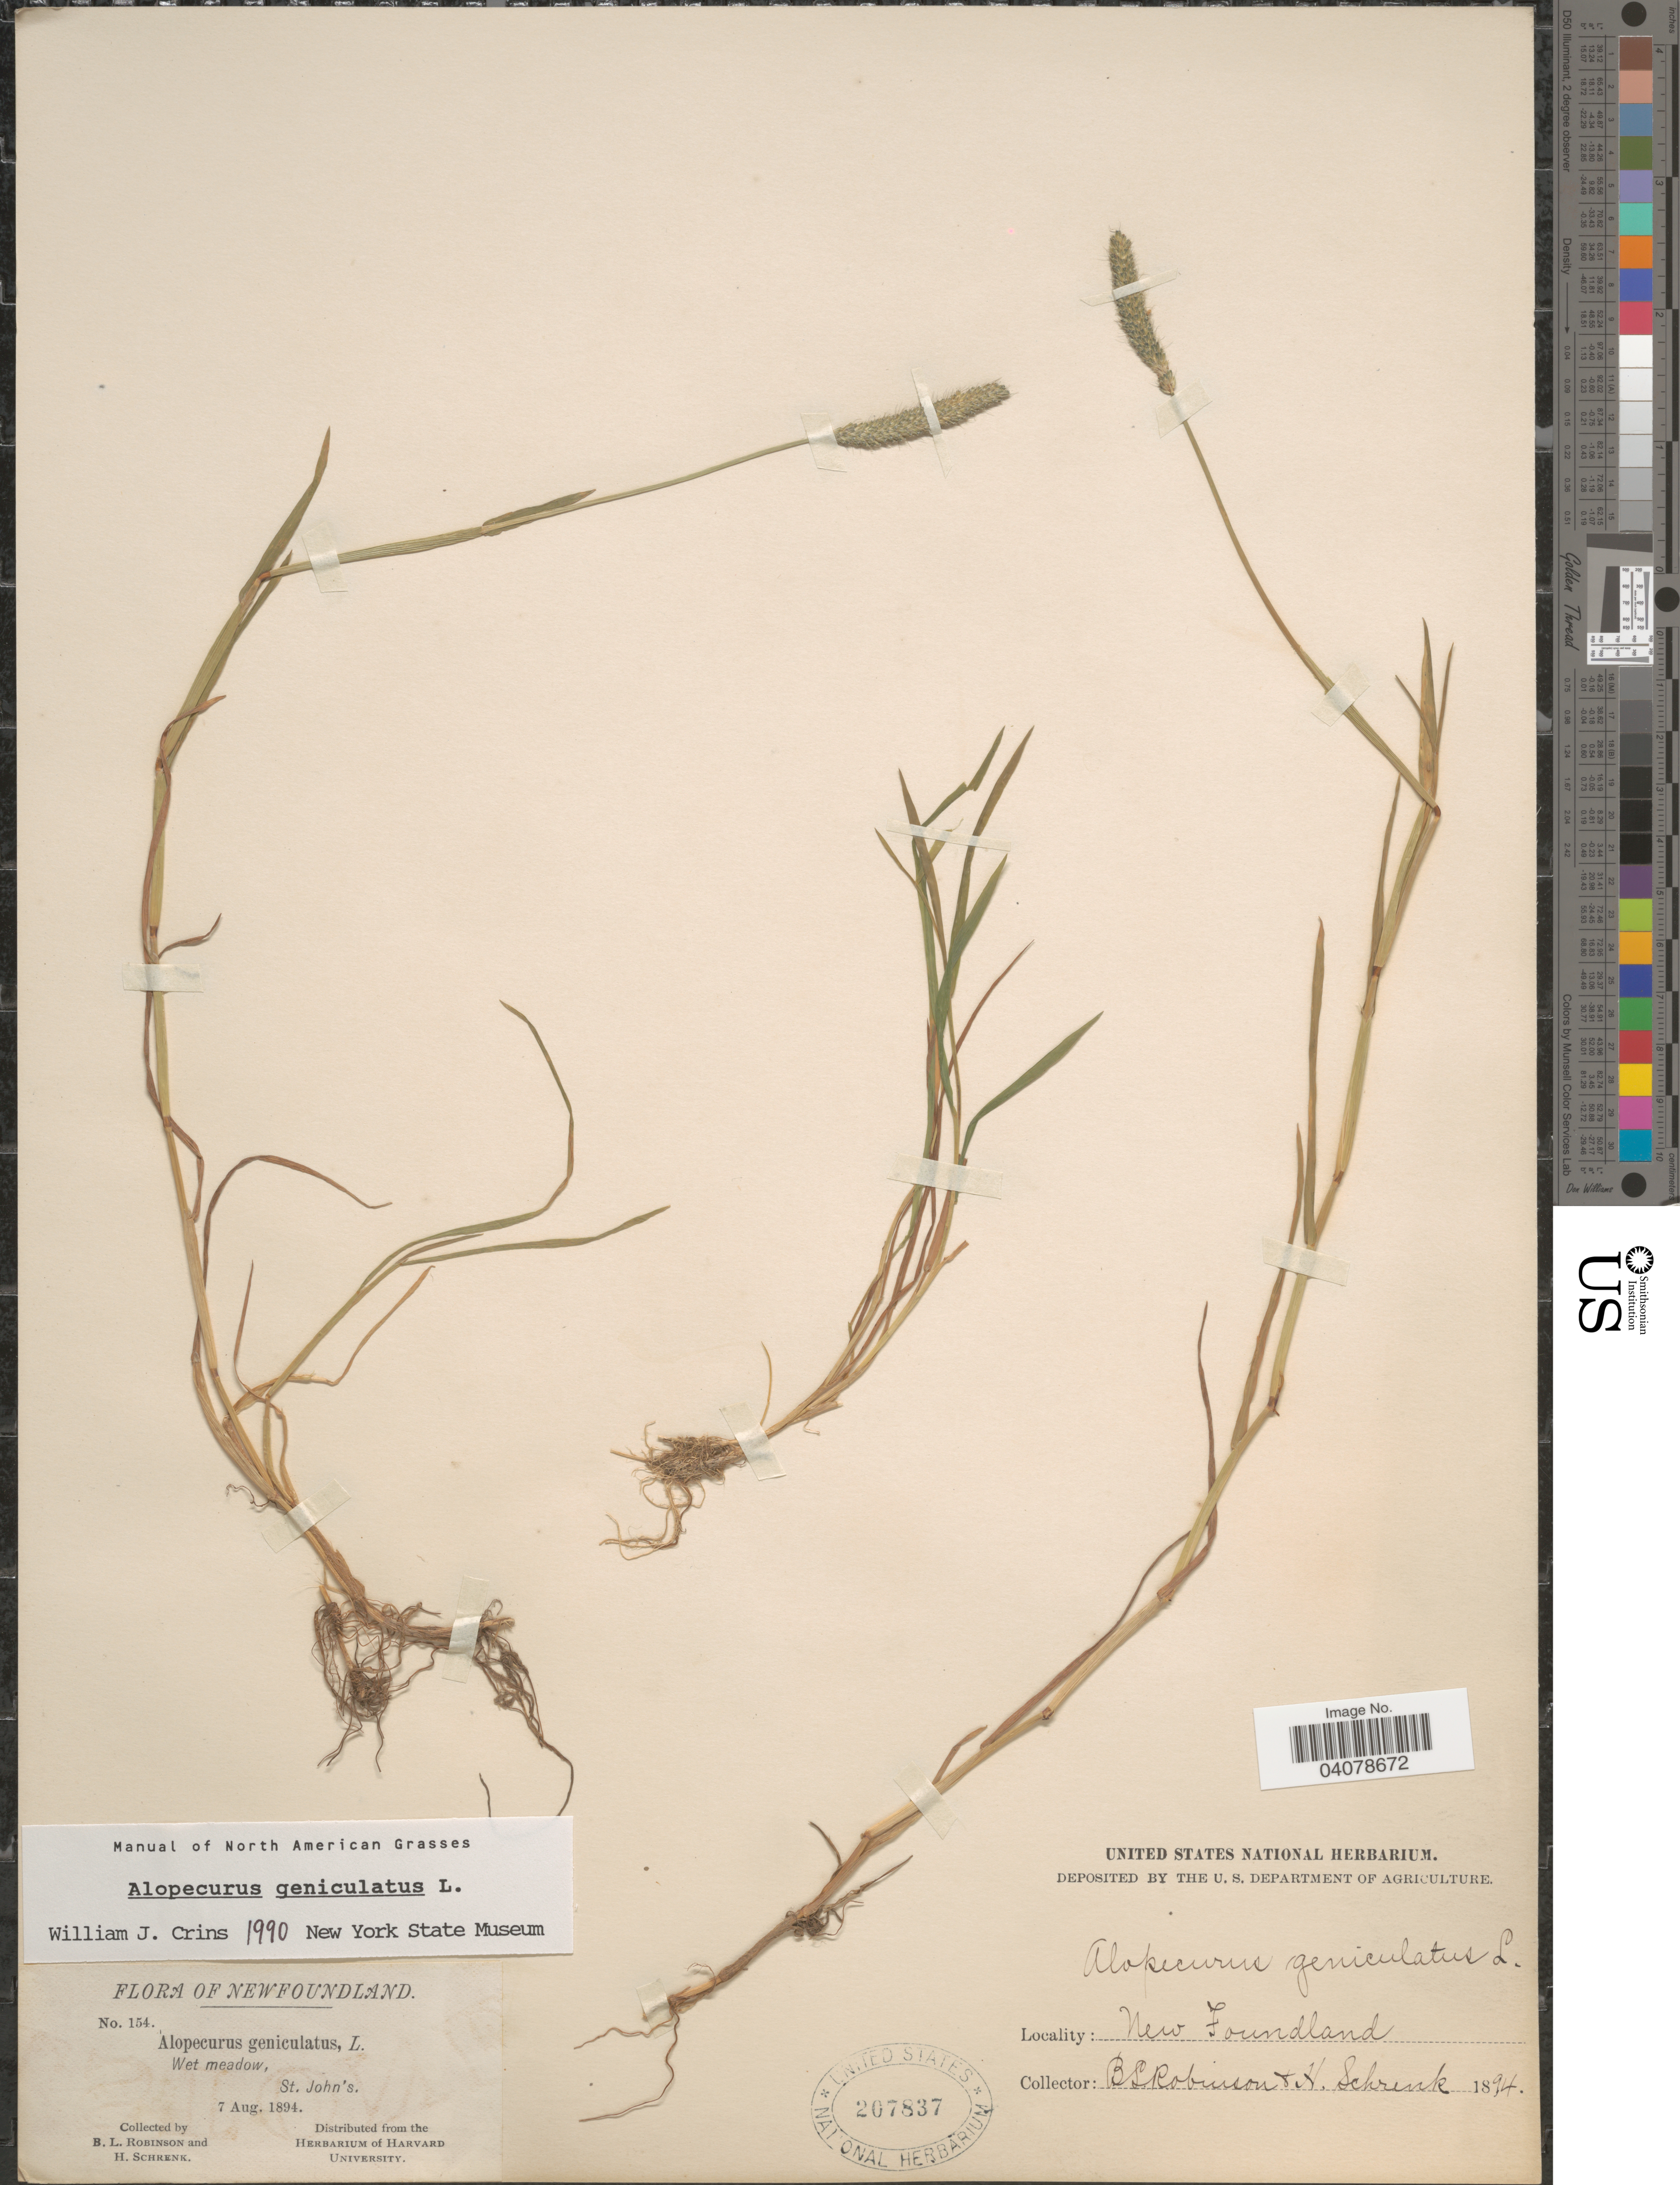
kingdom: Plantae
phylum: Tracheophyta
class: Liliopsida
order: Poales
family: Poaceae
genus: Alopecurus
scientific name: Alopecurus geniculatus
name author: L.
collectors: B. L. Robinson & H. Schrenk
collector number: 154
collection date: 1894-08-07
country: Canada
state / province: Newfoundland and Labrador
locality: St. John's.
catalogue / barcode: US 207837